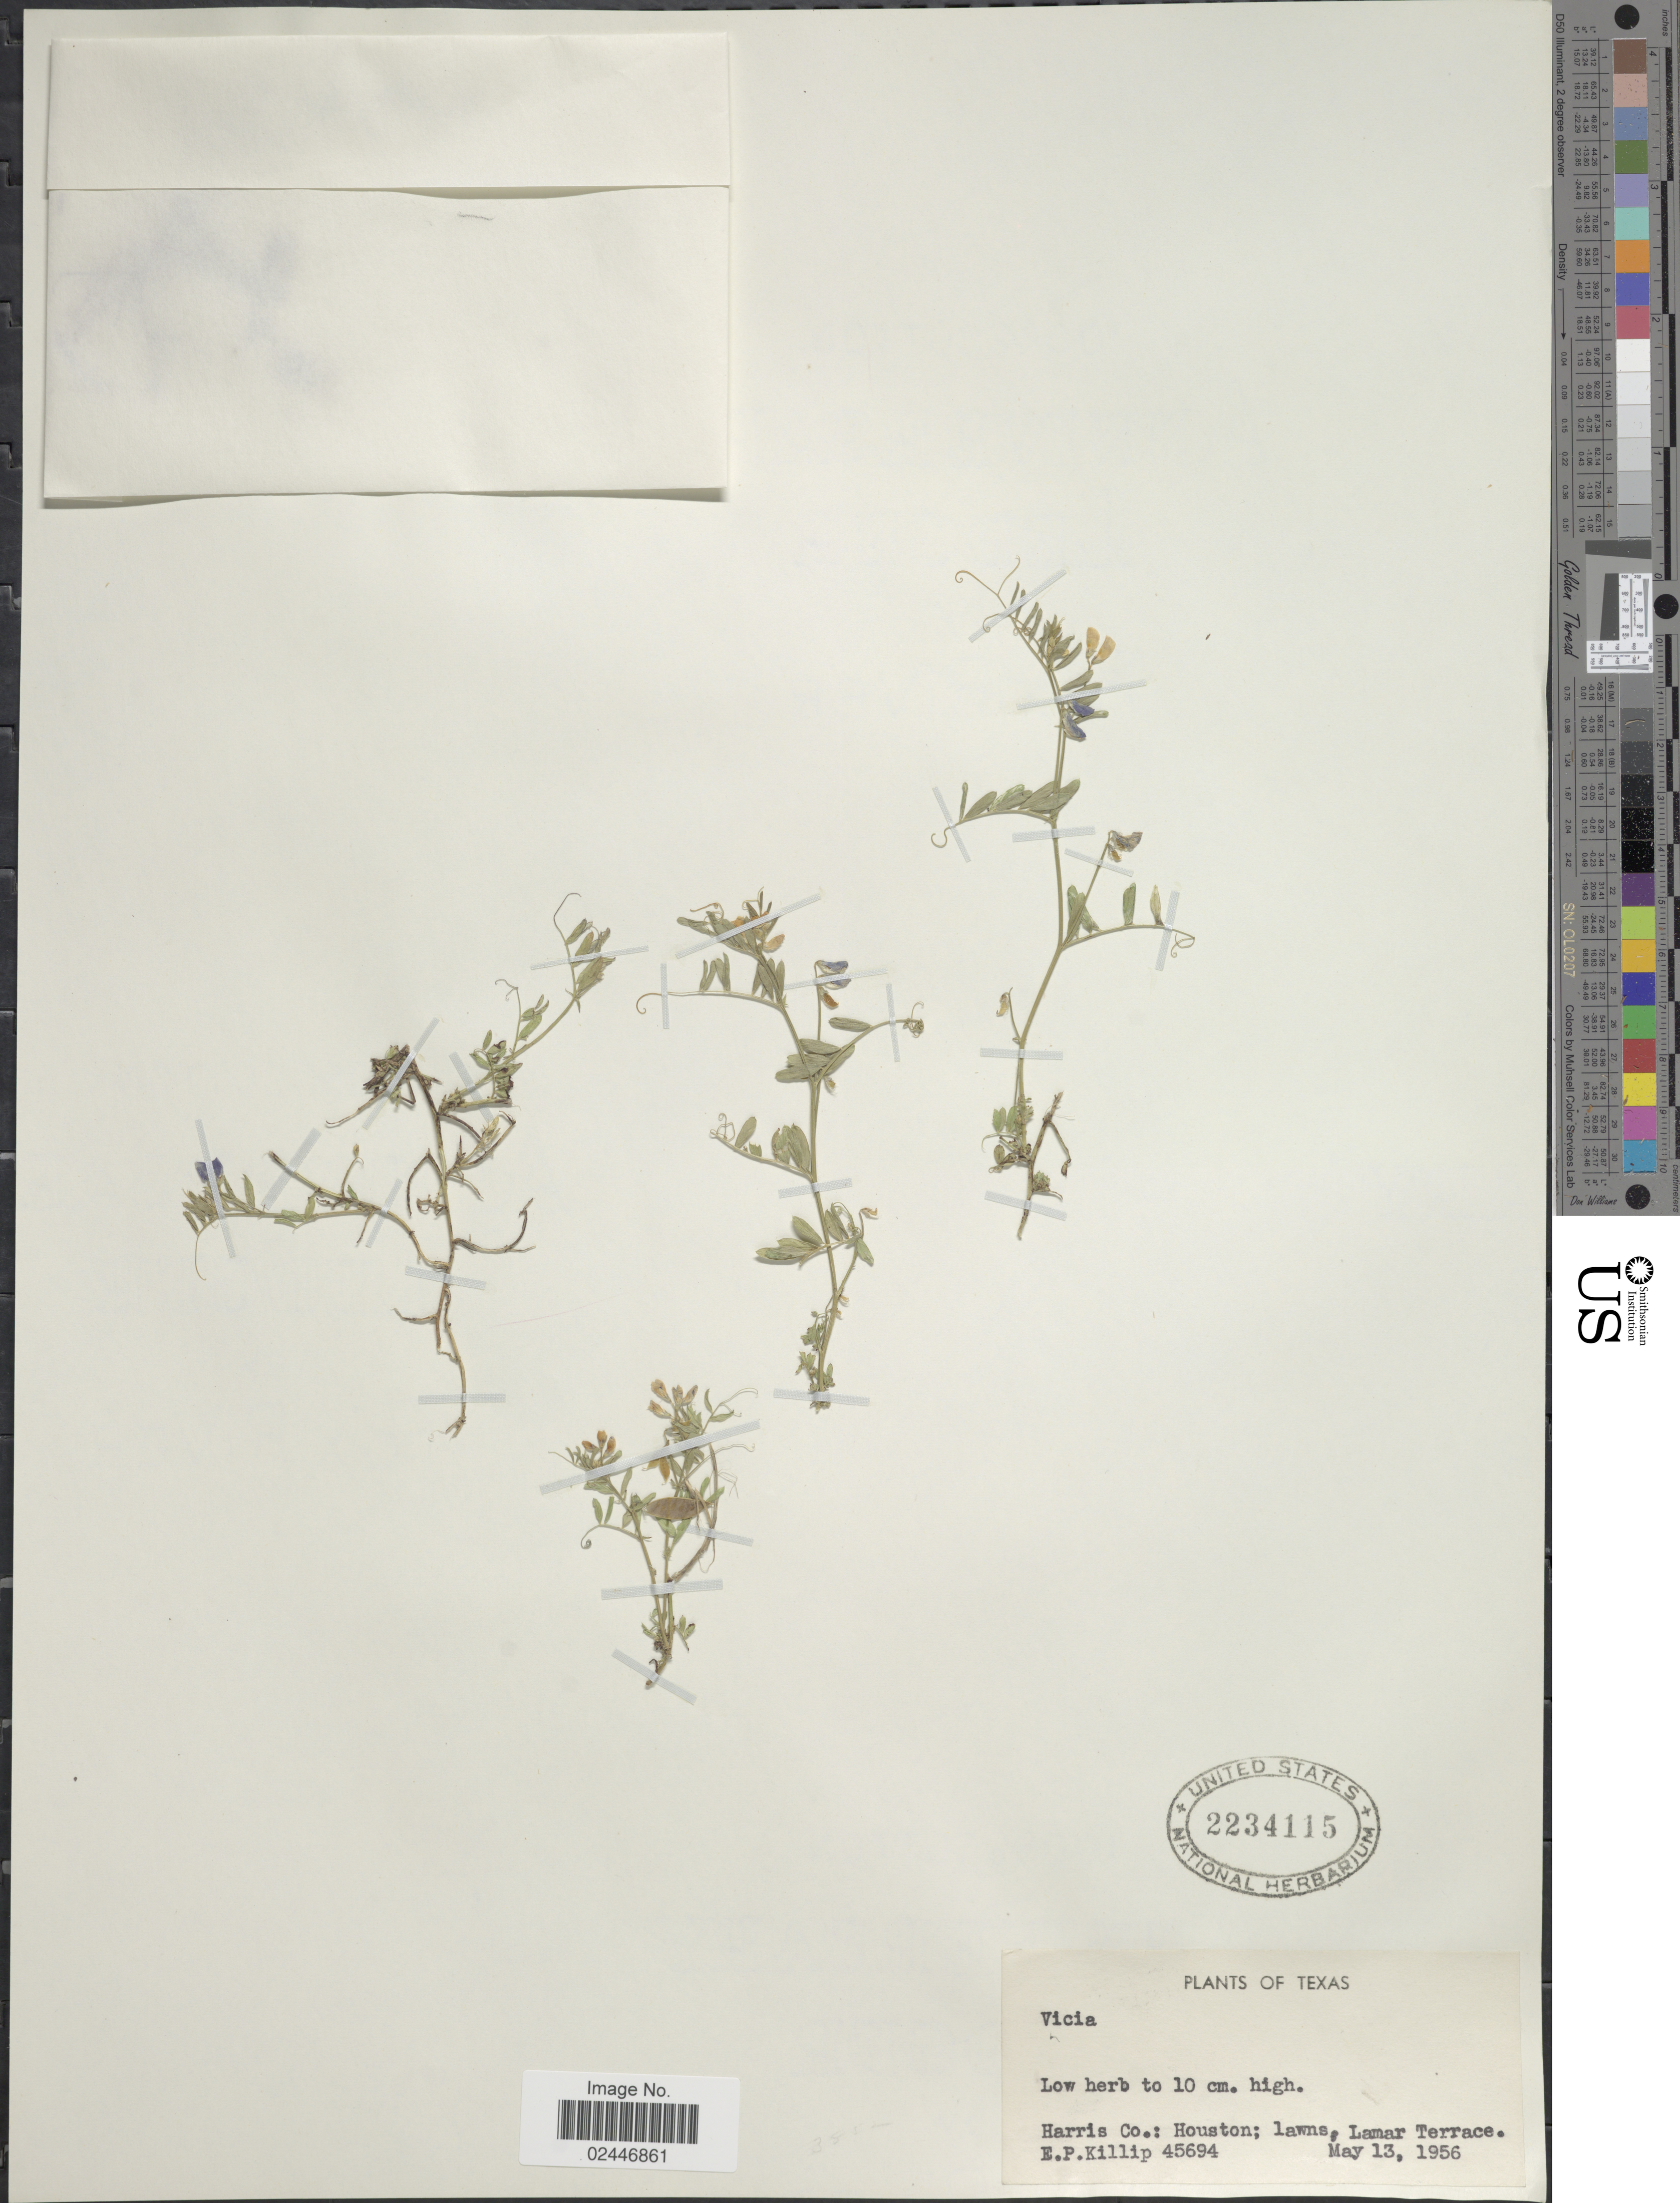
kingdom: Plantae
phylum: Tracheophyta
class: Magnoliopsida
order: Fabales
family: Fabaceae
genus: Vicia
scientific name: Vicia sp.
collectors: E. P. Killip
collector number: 45694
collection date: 1956-05-13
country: United States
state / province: Texas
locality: Harris Co.: Houston; lawns, Lamar Terrace.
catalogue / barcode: US 2234115